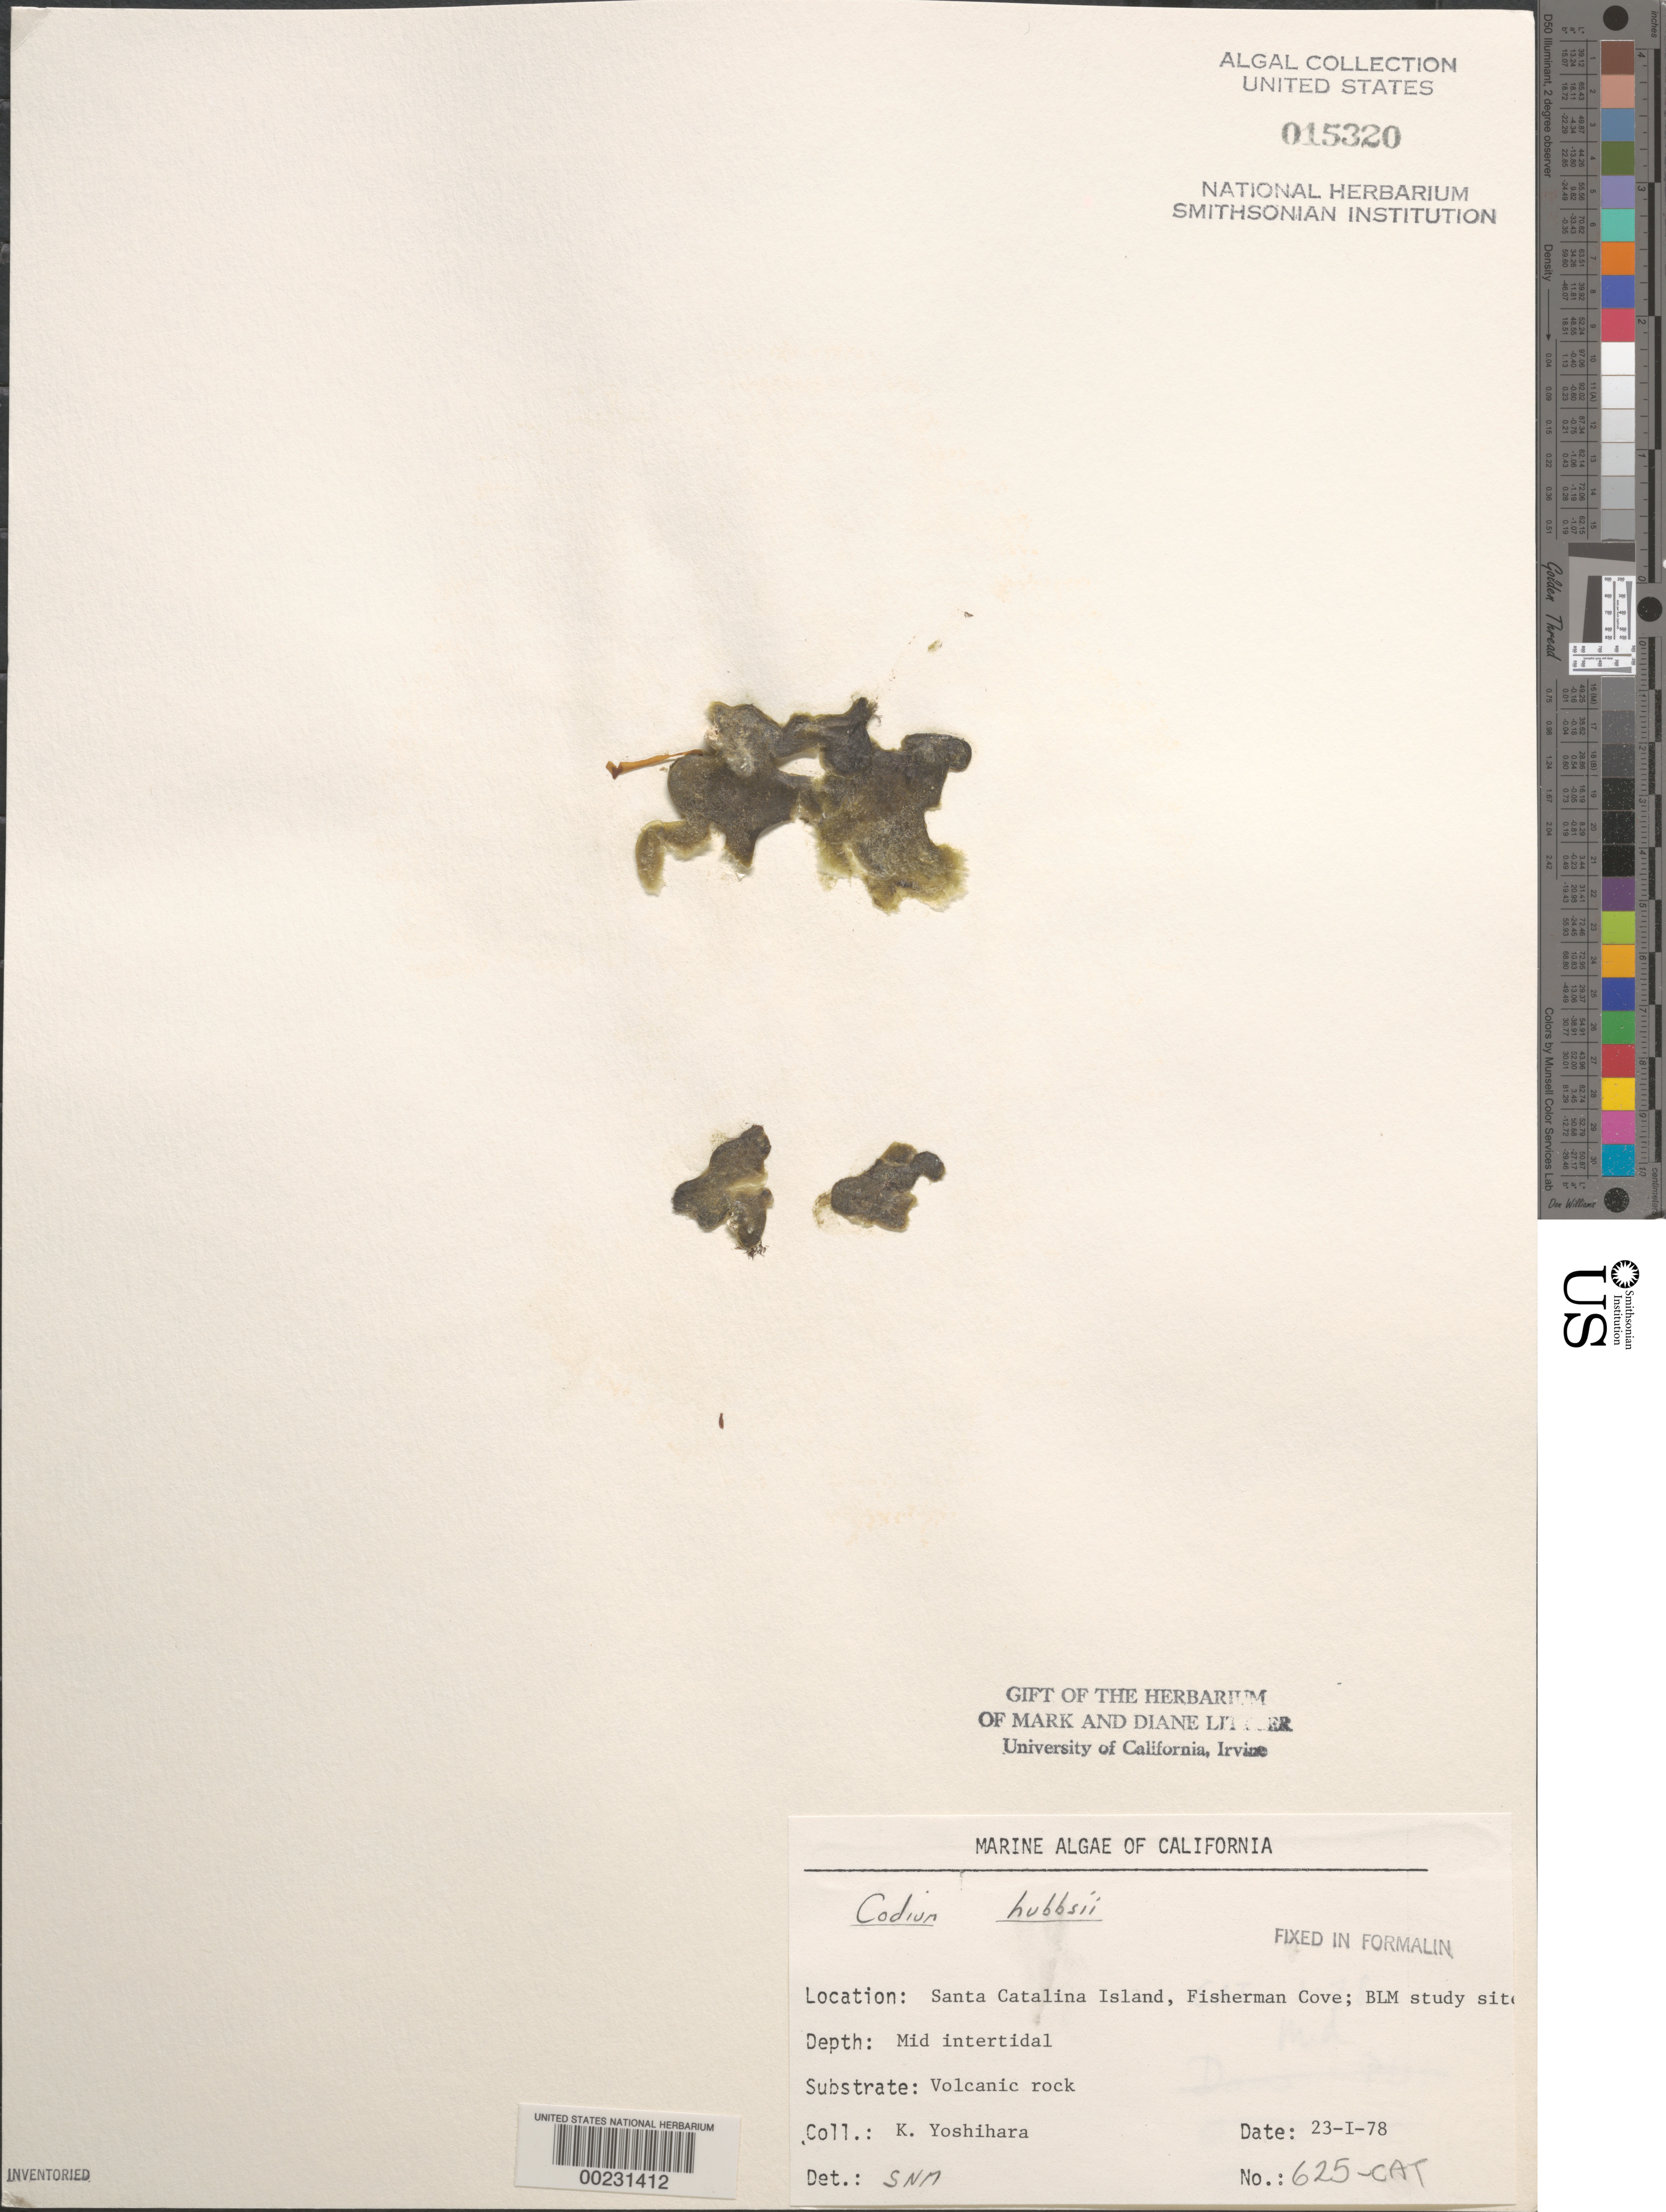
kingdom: Plantae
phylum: Chlorophyta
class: Ulvophyceae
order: Bryopsidales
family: Codiaceae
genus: Codium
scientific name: Codium hubbsii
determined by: Murray, S. N.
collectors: K. Yoshihara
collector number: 625-cat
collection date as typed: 23 Jan 1978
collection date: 1978-01-23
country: United States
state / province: California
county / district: Los Angeles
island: Santa Catalina Island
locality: Fisherman Cove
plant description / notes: BLM-SOCALBIGHT Rocky Intertidal Survey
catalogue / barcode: US 15320